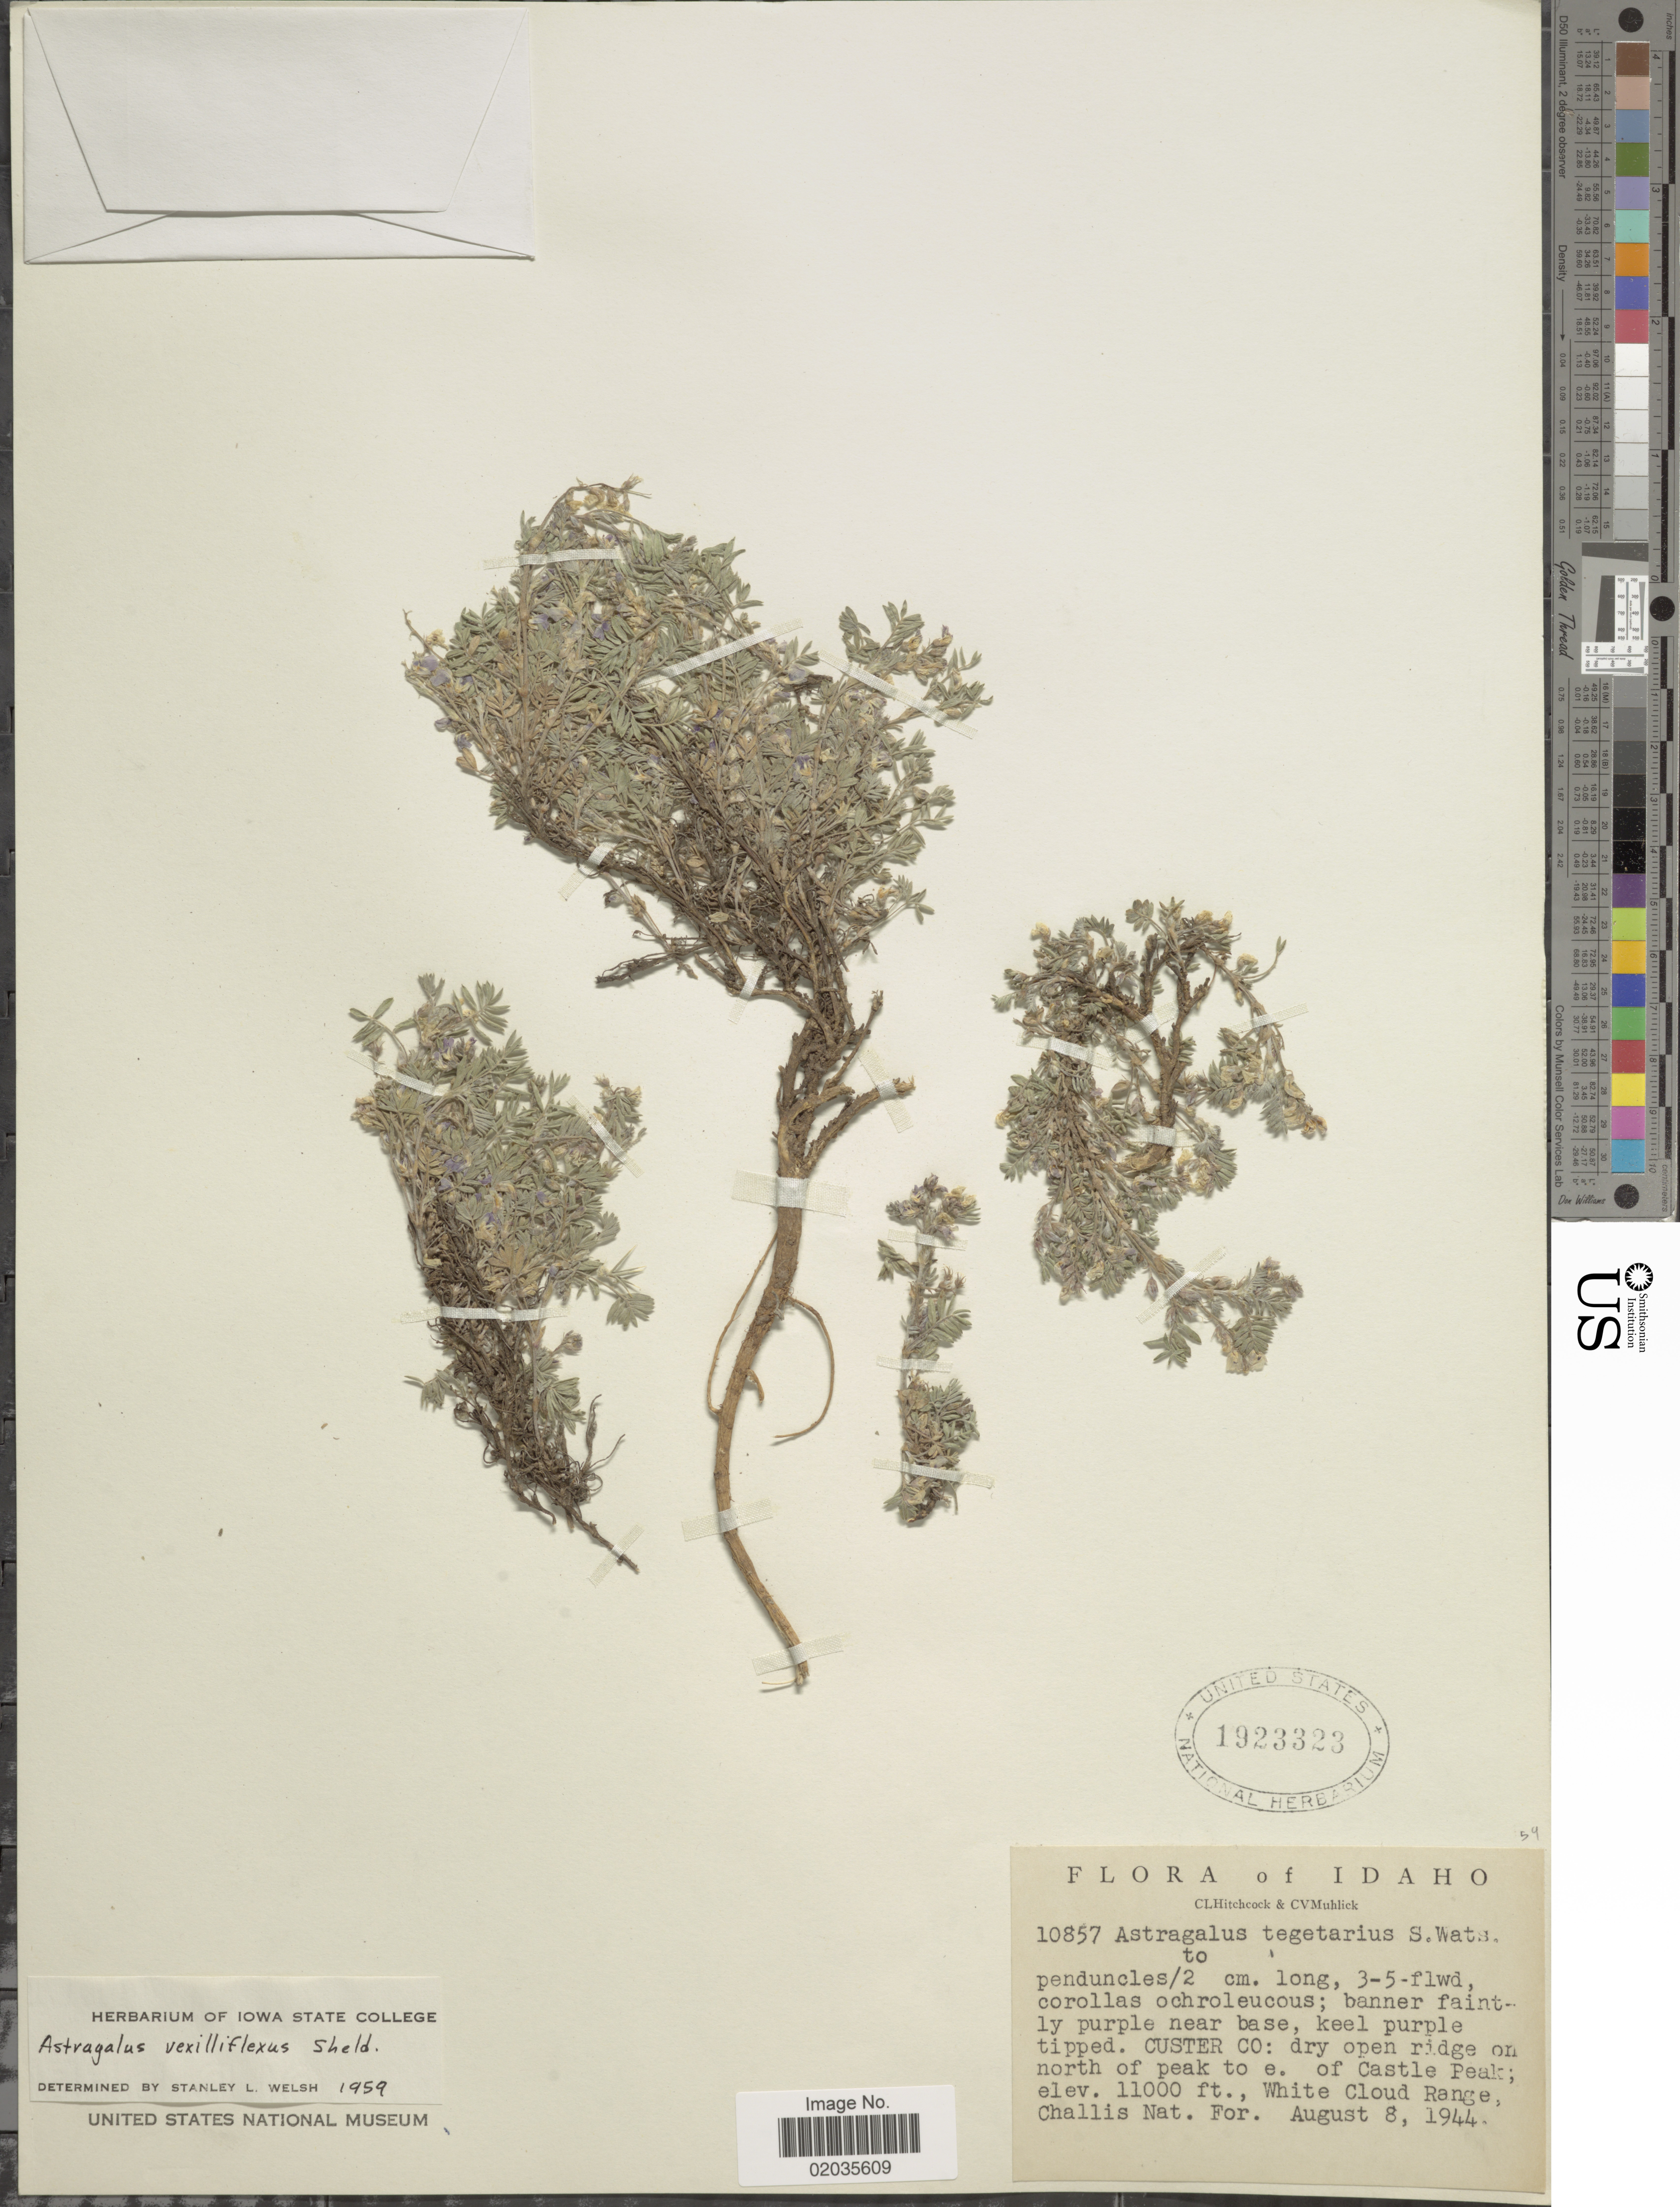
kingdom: Plantae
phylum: Tracheophyta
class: Magnoliopsida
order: Fabales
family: Fabaceae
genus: Astragalus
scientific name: Astragalus vexilliflexus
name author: E. Sheld.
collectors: C. L. Hitchcock & C. V. Muhlick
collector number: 10857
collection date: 1944-08-08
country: United States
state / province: Idaho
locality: North of peak to e. of Castle Peak; White Cloud Range, Challis Nat. For.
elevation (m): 3353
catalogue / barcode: US 1923323